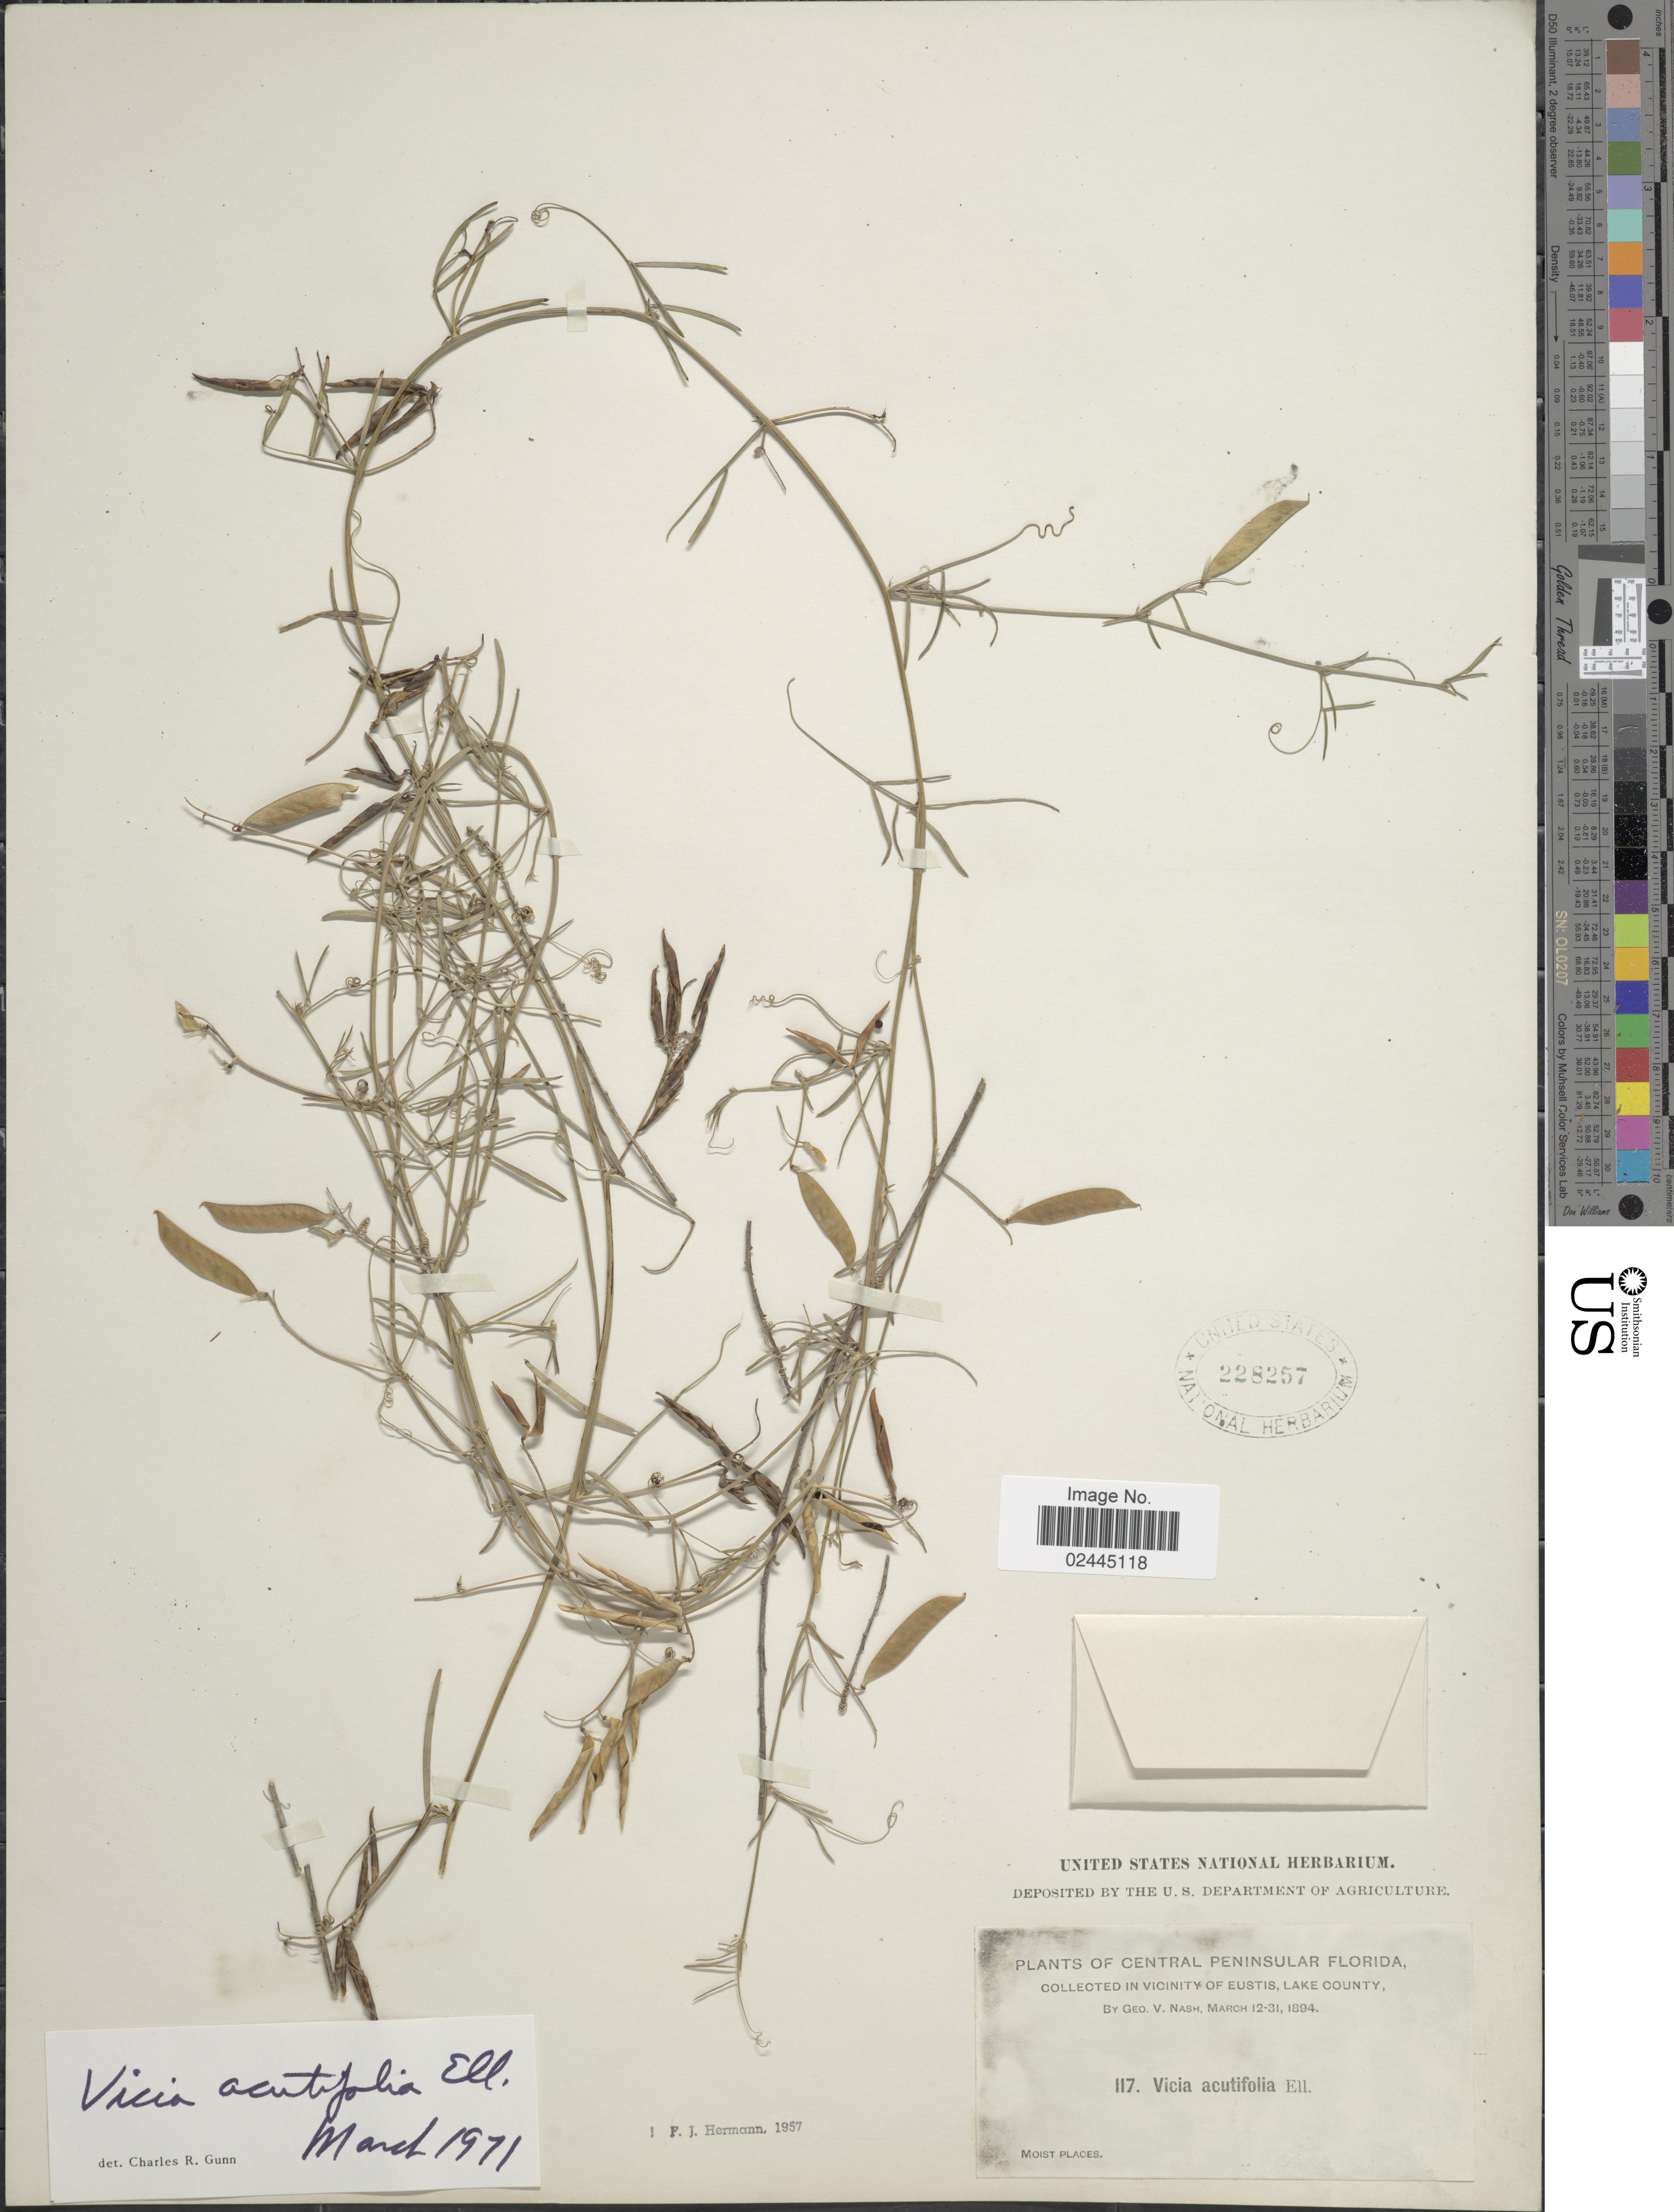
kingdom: Plantae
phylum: Tracheophyta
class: Magnoliopsida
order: Fabales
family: Fabaceae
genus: Vicia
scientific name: Vicia acutifolia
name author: Elliott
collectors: G. V. Nash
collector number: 117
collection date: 1894-03-12/1894-03-31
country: United States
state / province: Florida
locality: Central Peninsular Florida, in the vicinity of Eustis, Lake County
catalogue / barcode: US 228257